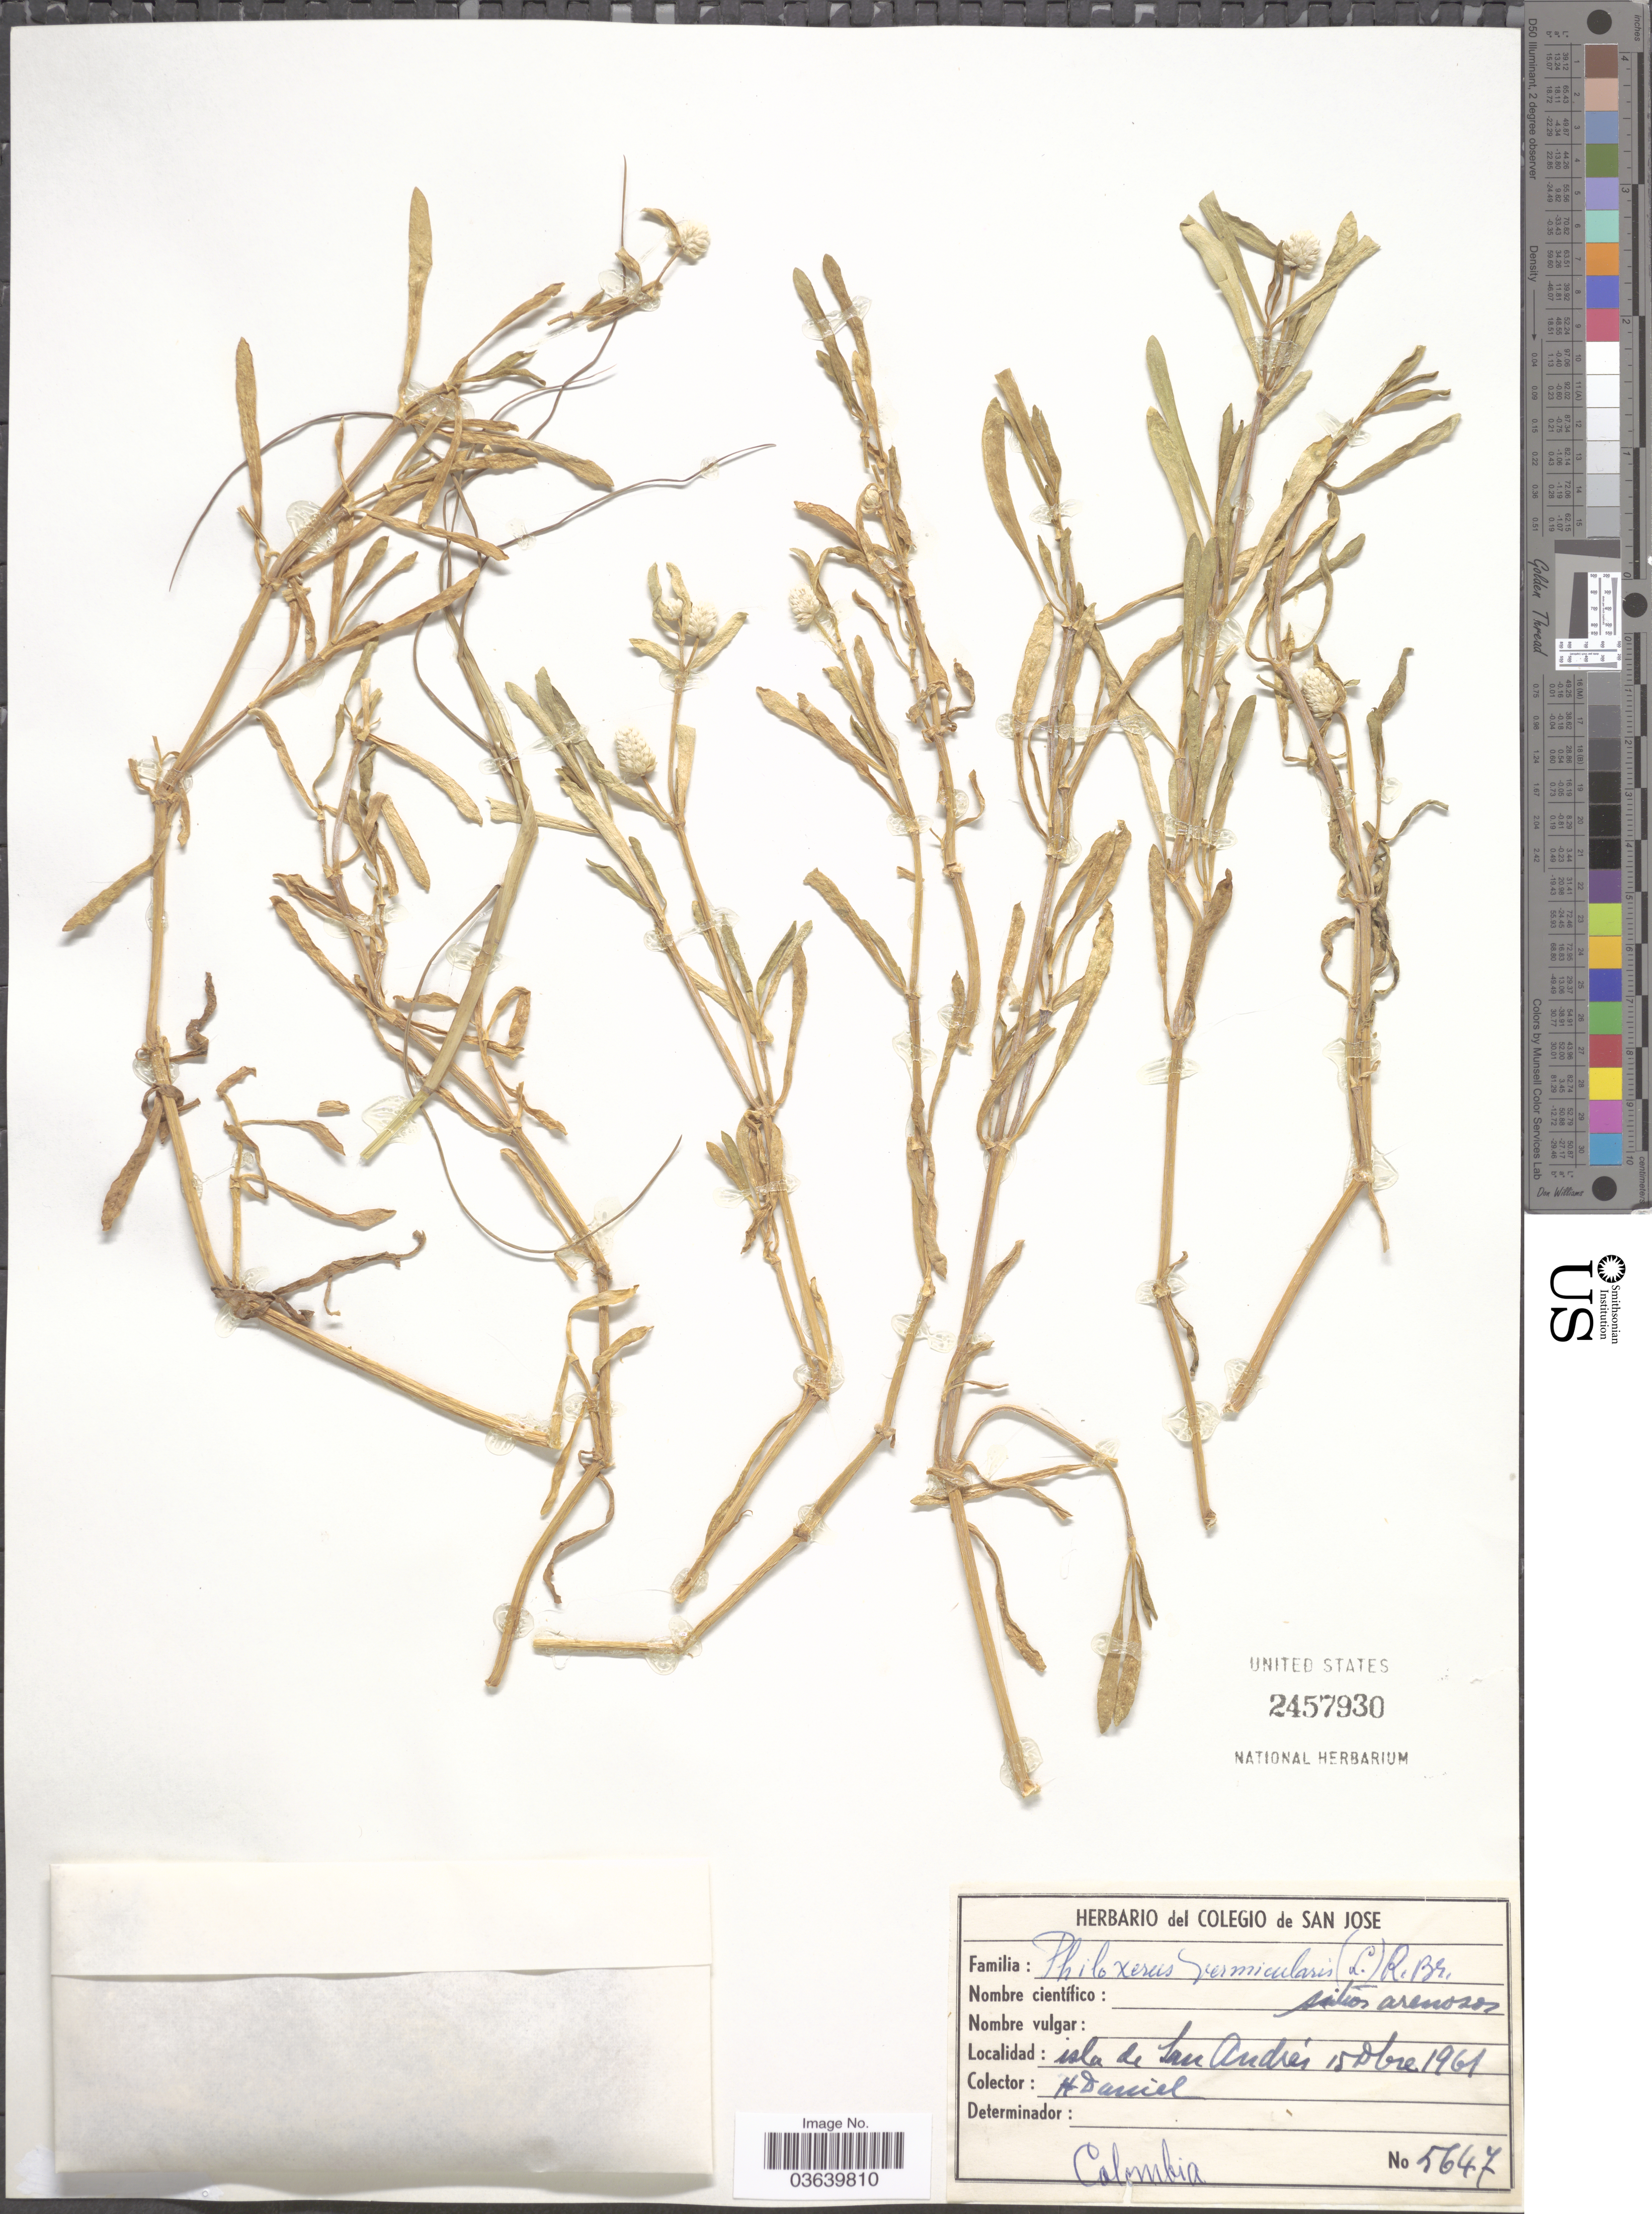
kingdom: Plantae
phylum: Tracheophyta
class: Magnoliopsida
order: Caryophyllales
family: Amaranthaceae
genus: Gomphrena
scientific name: Gomphrena vermicularis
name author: L.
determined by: Strong, Mark T., (BOT), Smithsonian Institution - National Museum of Natural History (UNITED STATES)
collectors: H. Daniel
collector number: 5647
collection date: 1961-12-15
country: Colombia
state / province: San Andres y Providencia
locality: Isla de San Andrés.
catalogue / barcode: US 2457930